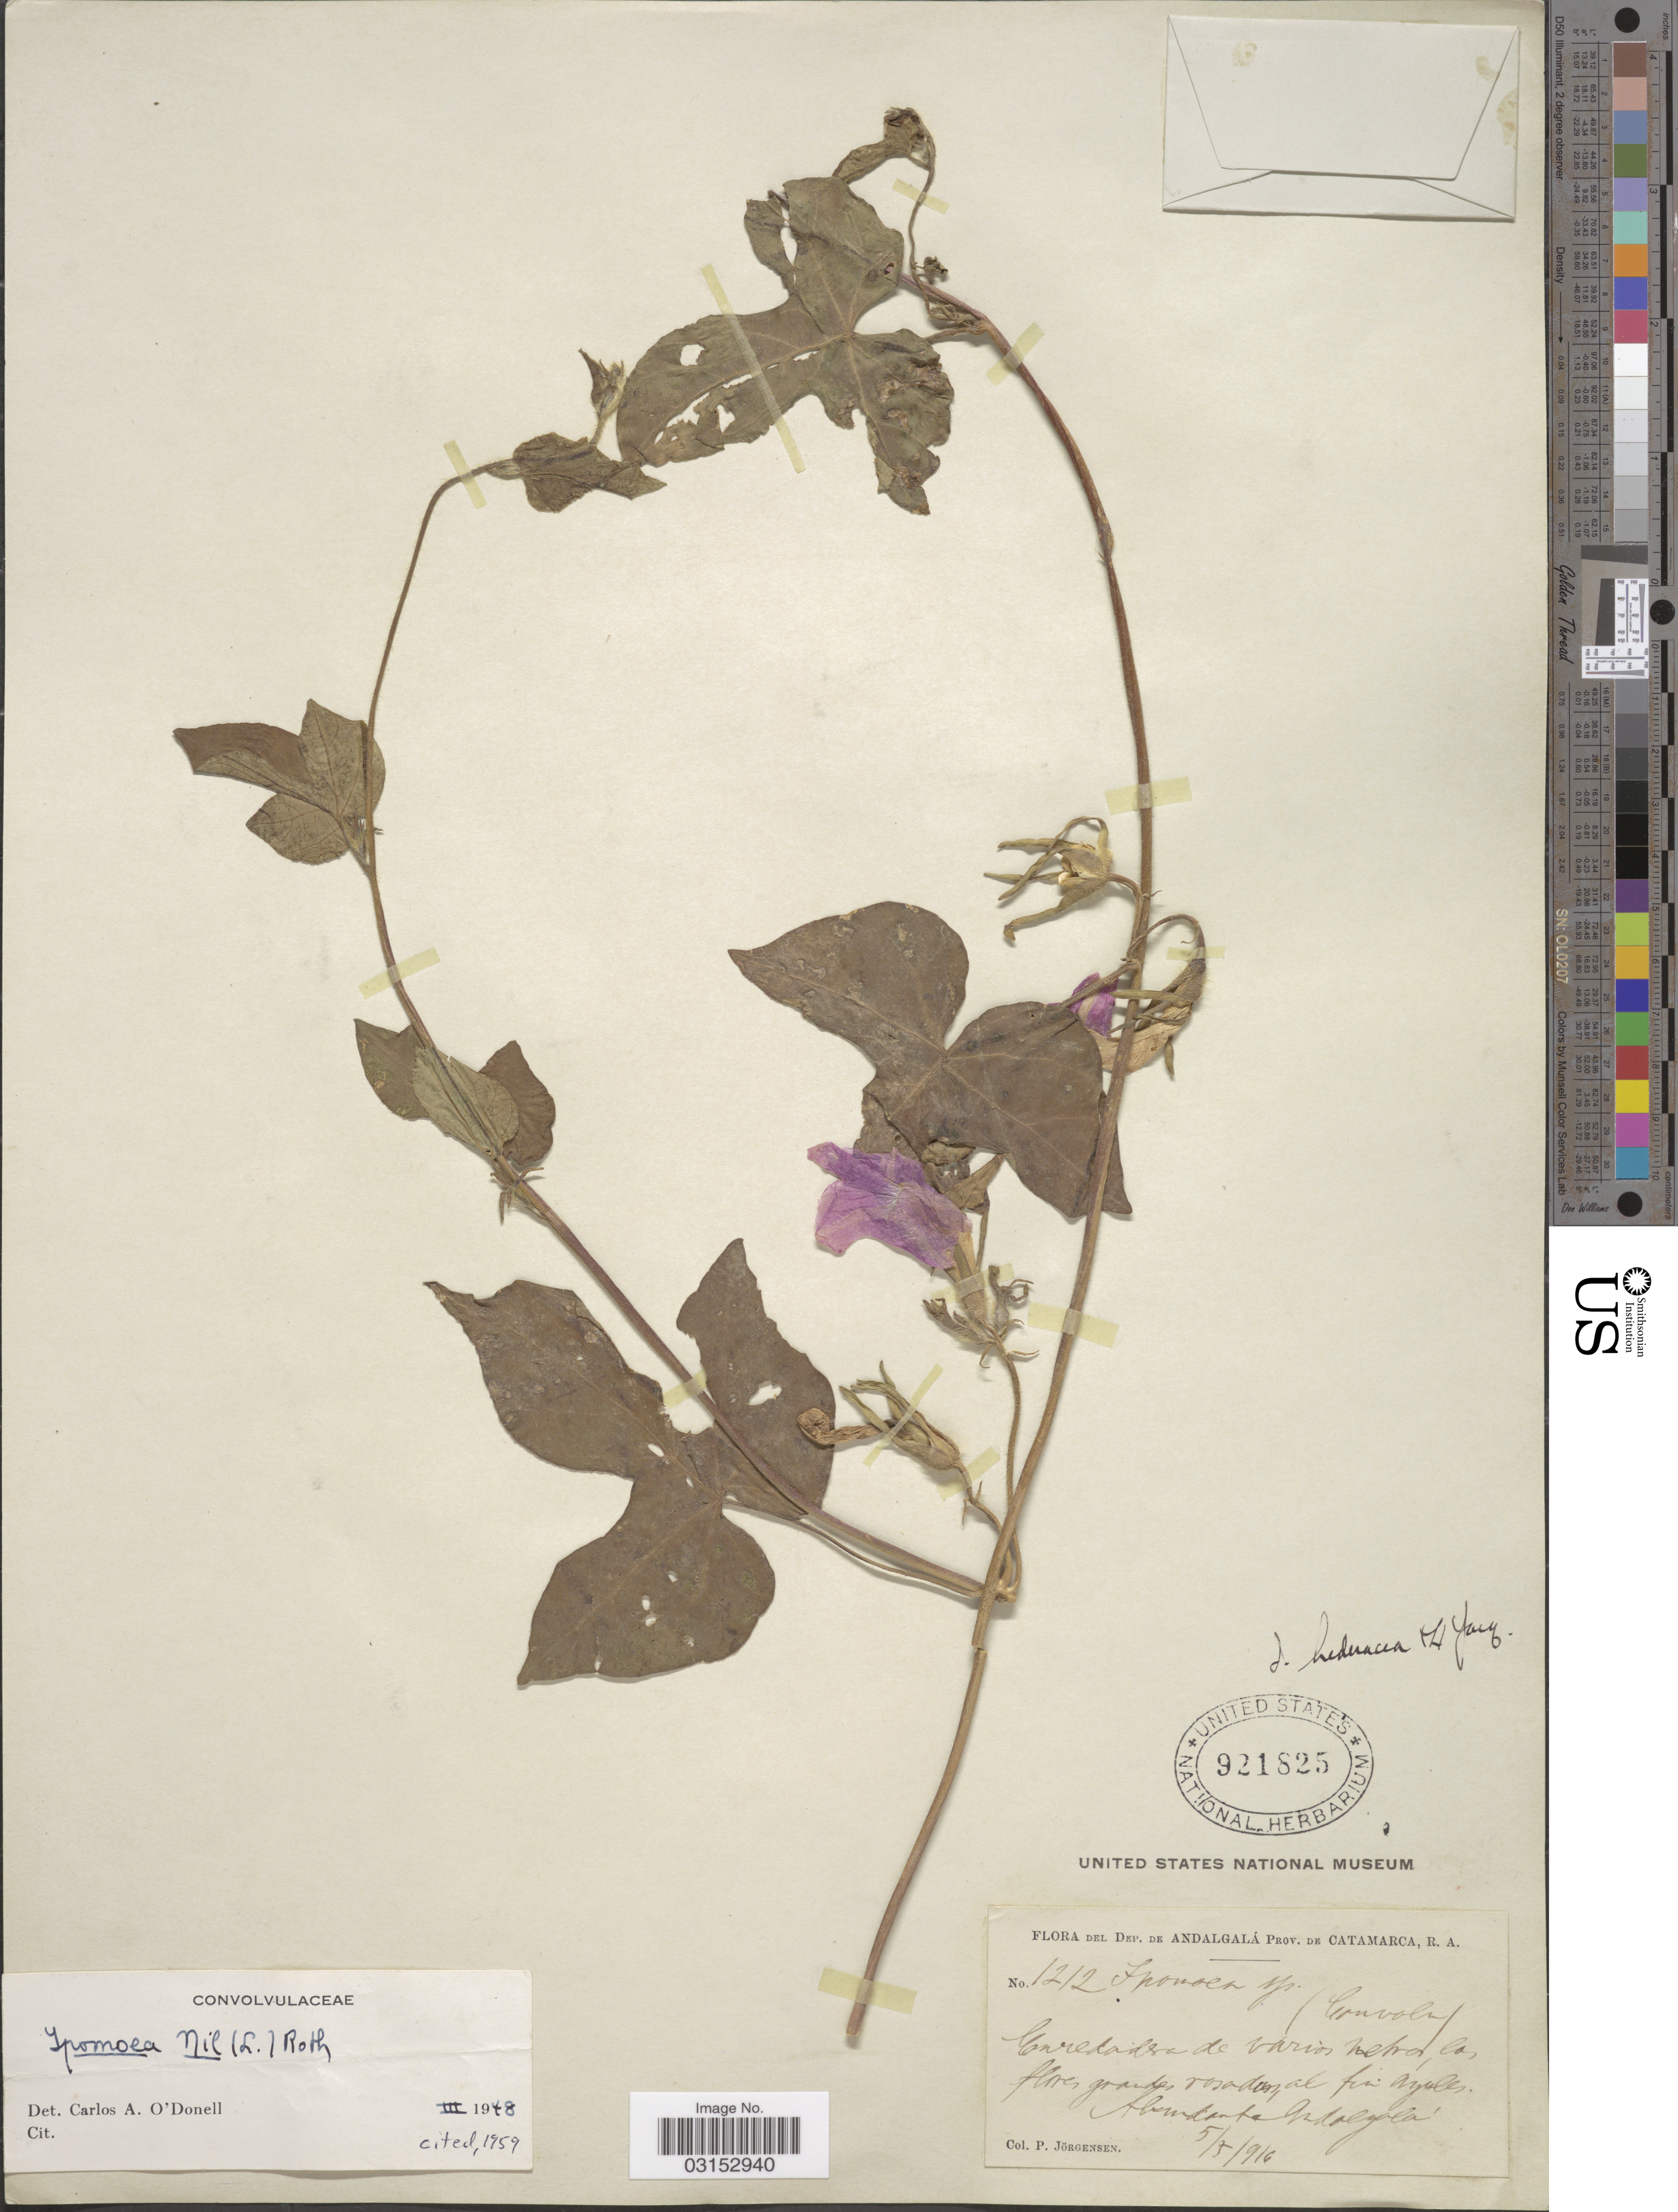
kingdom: Plantae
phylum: Tracheophyta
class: Magnoliopsida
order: Solanales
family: Convolvulaceae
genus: Ipomoea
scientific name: Ipomoea nil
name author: (L.) Roth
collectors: P. Jörgensen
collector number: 1212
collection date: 1916-05-05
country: Argentina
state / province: Catamarca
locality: Dep. de Andalgalá. Abundante Andalgalá.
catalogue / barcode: US 921825